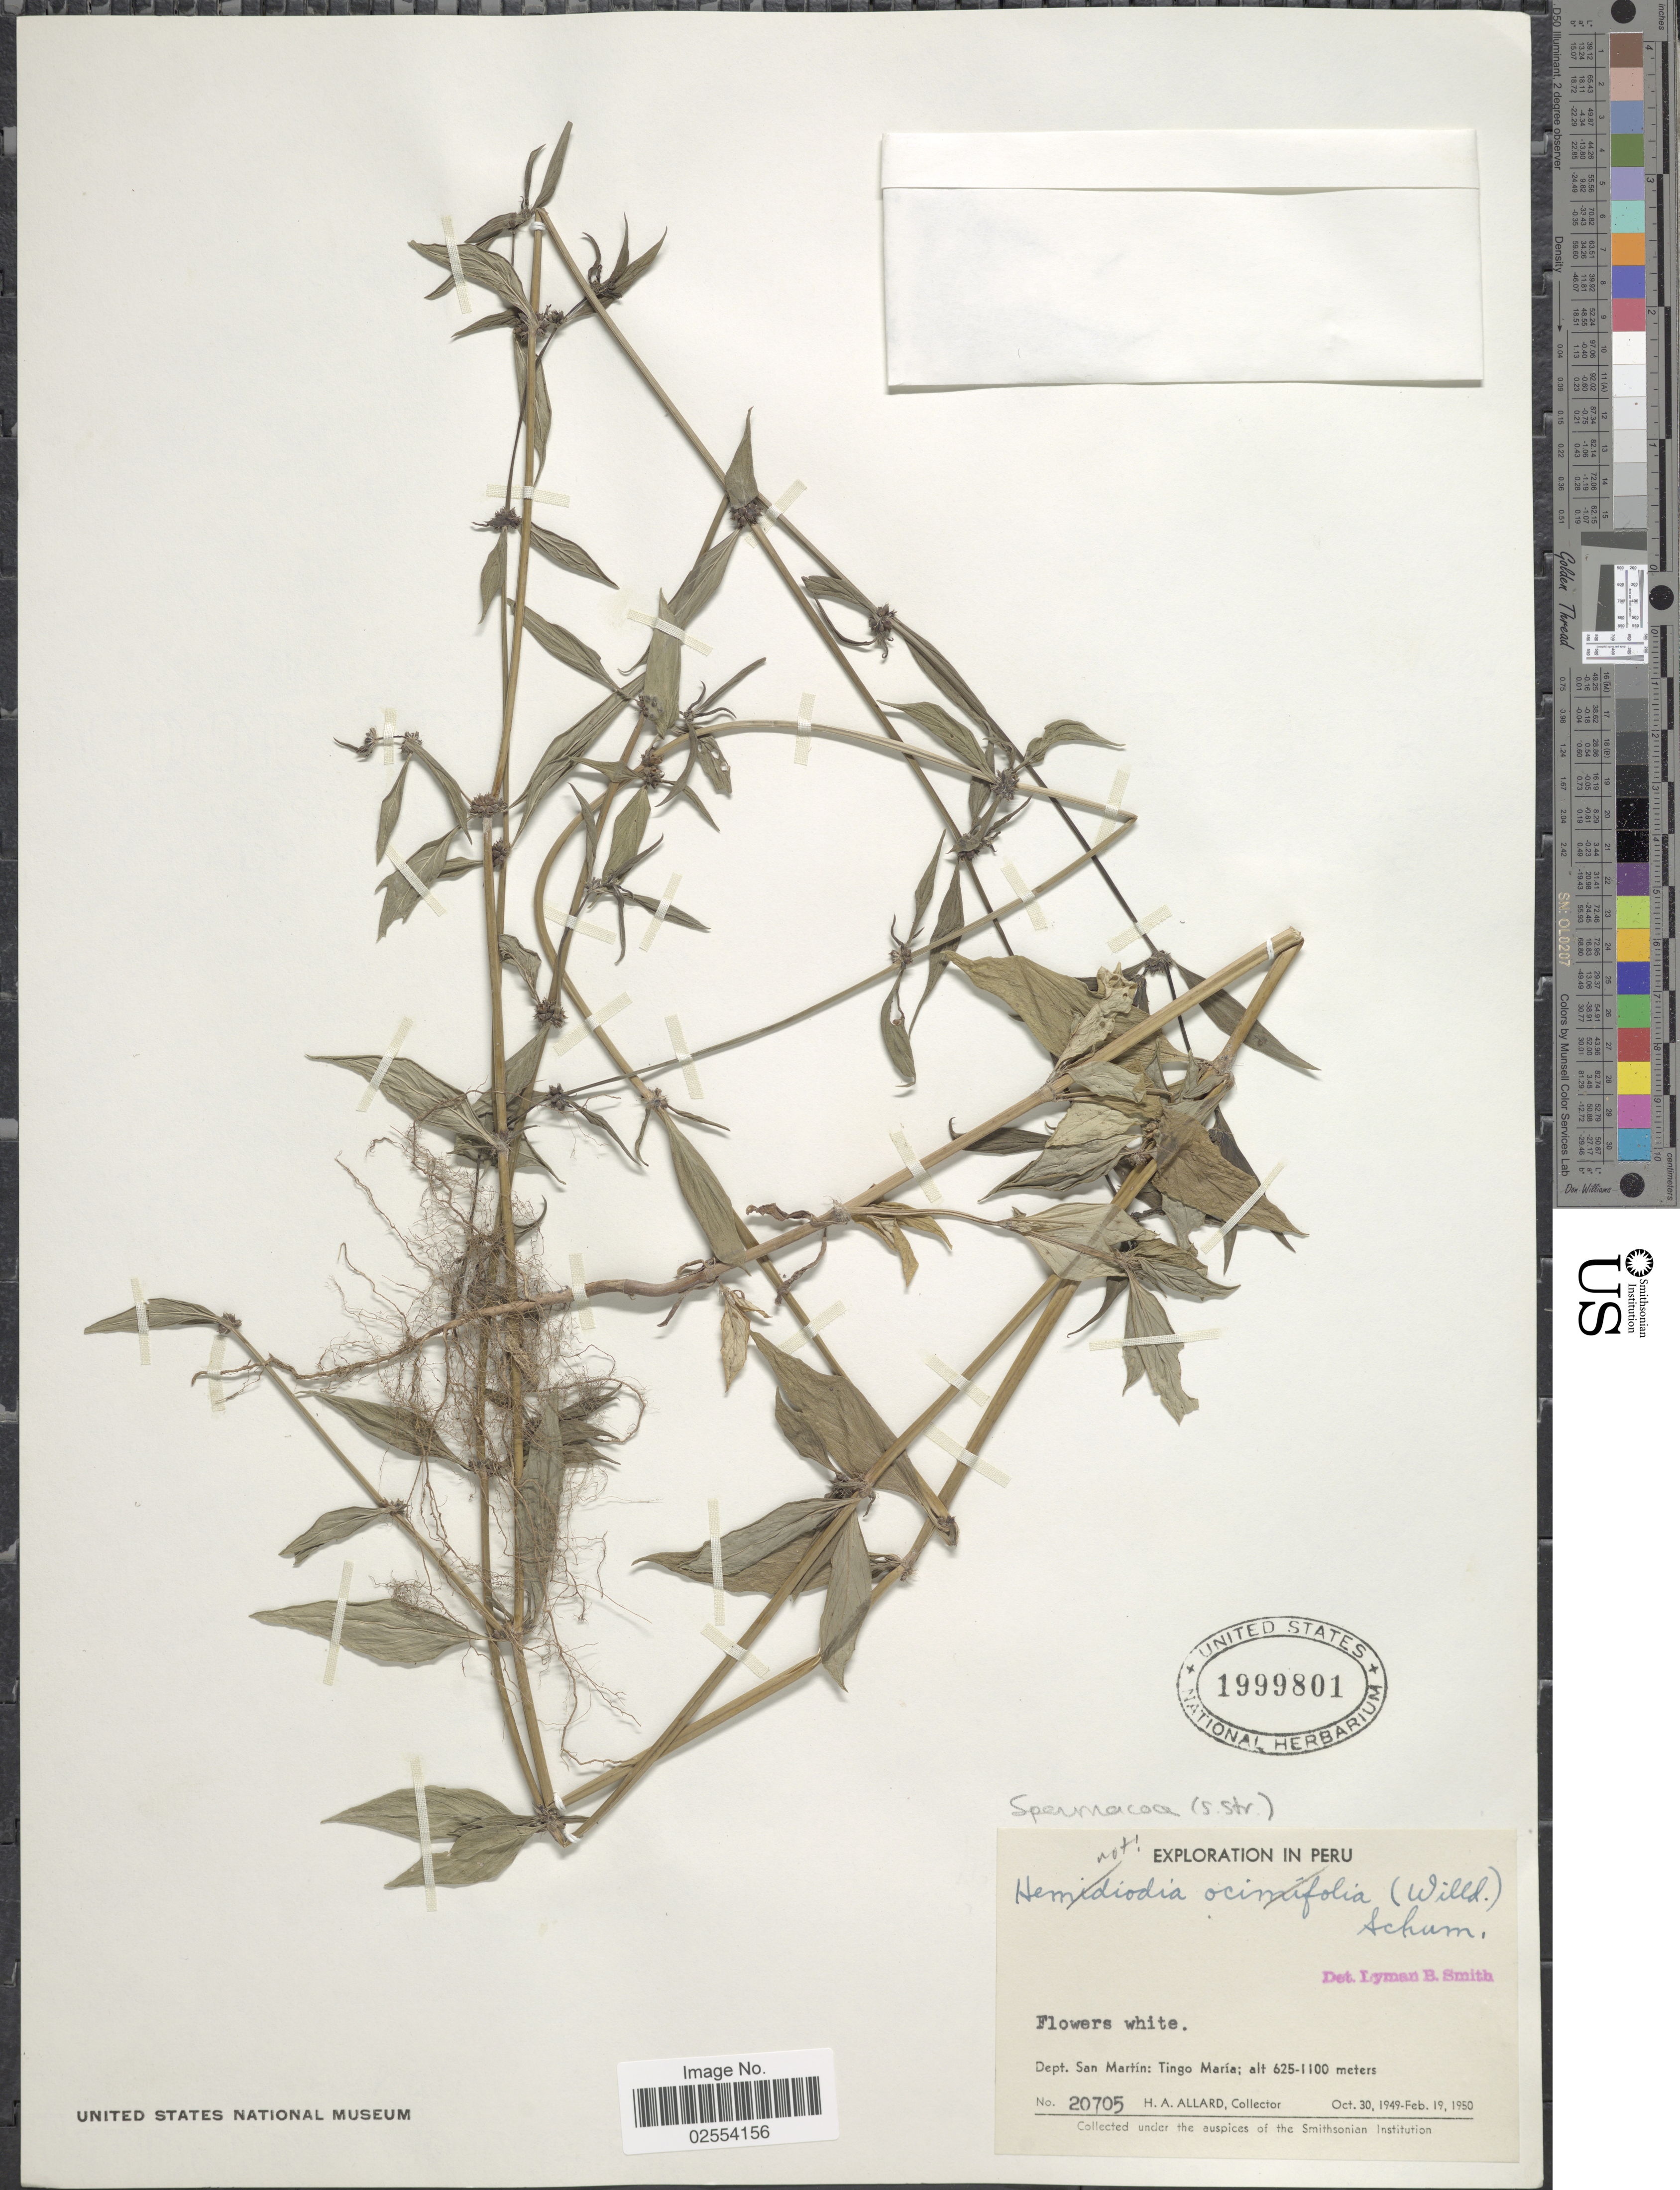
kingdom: Plantae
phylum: Tracheophyta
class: Magnoliopsida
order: Gentianales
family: Rubiaceae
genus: Spermacoce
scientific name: Spermacoce sp.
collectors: H. A. Allard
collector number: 20705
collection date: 1949-10-30/1950-02-19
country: Peru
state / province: San Martín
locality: Dept. San Martin: Tingo María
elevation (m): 625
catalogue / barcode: US 1999801